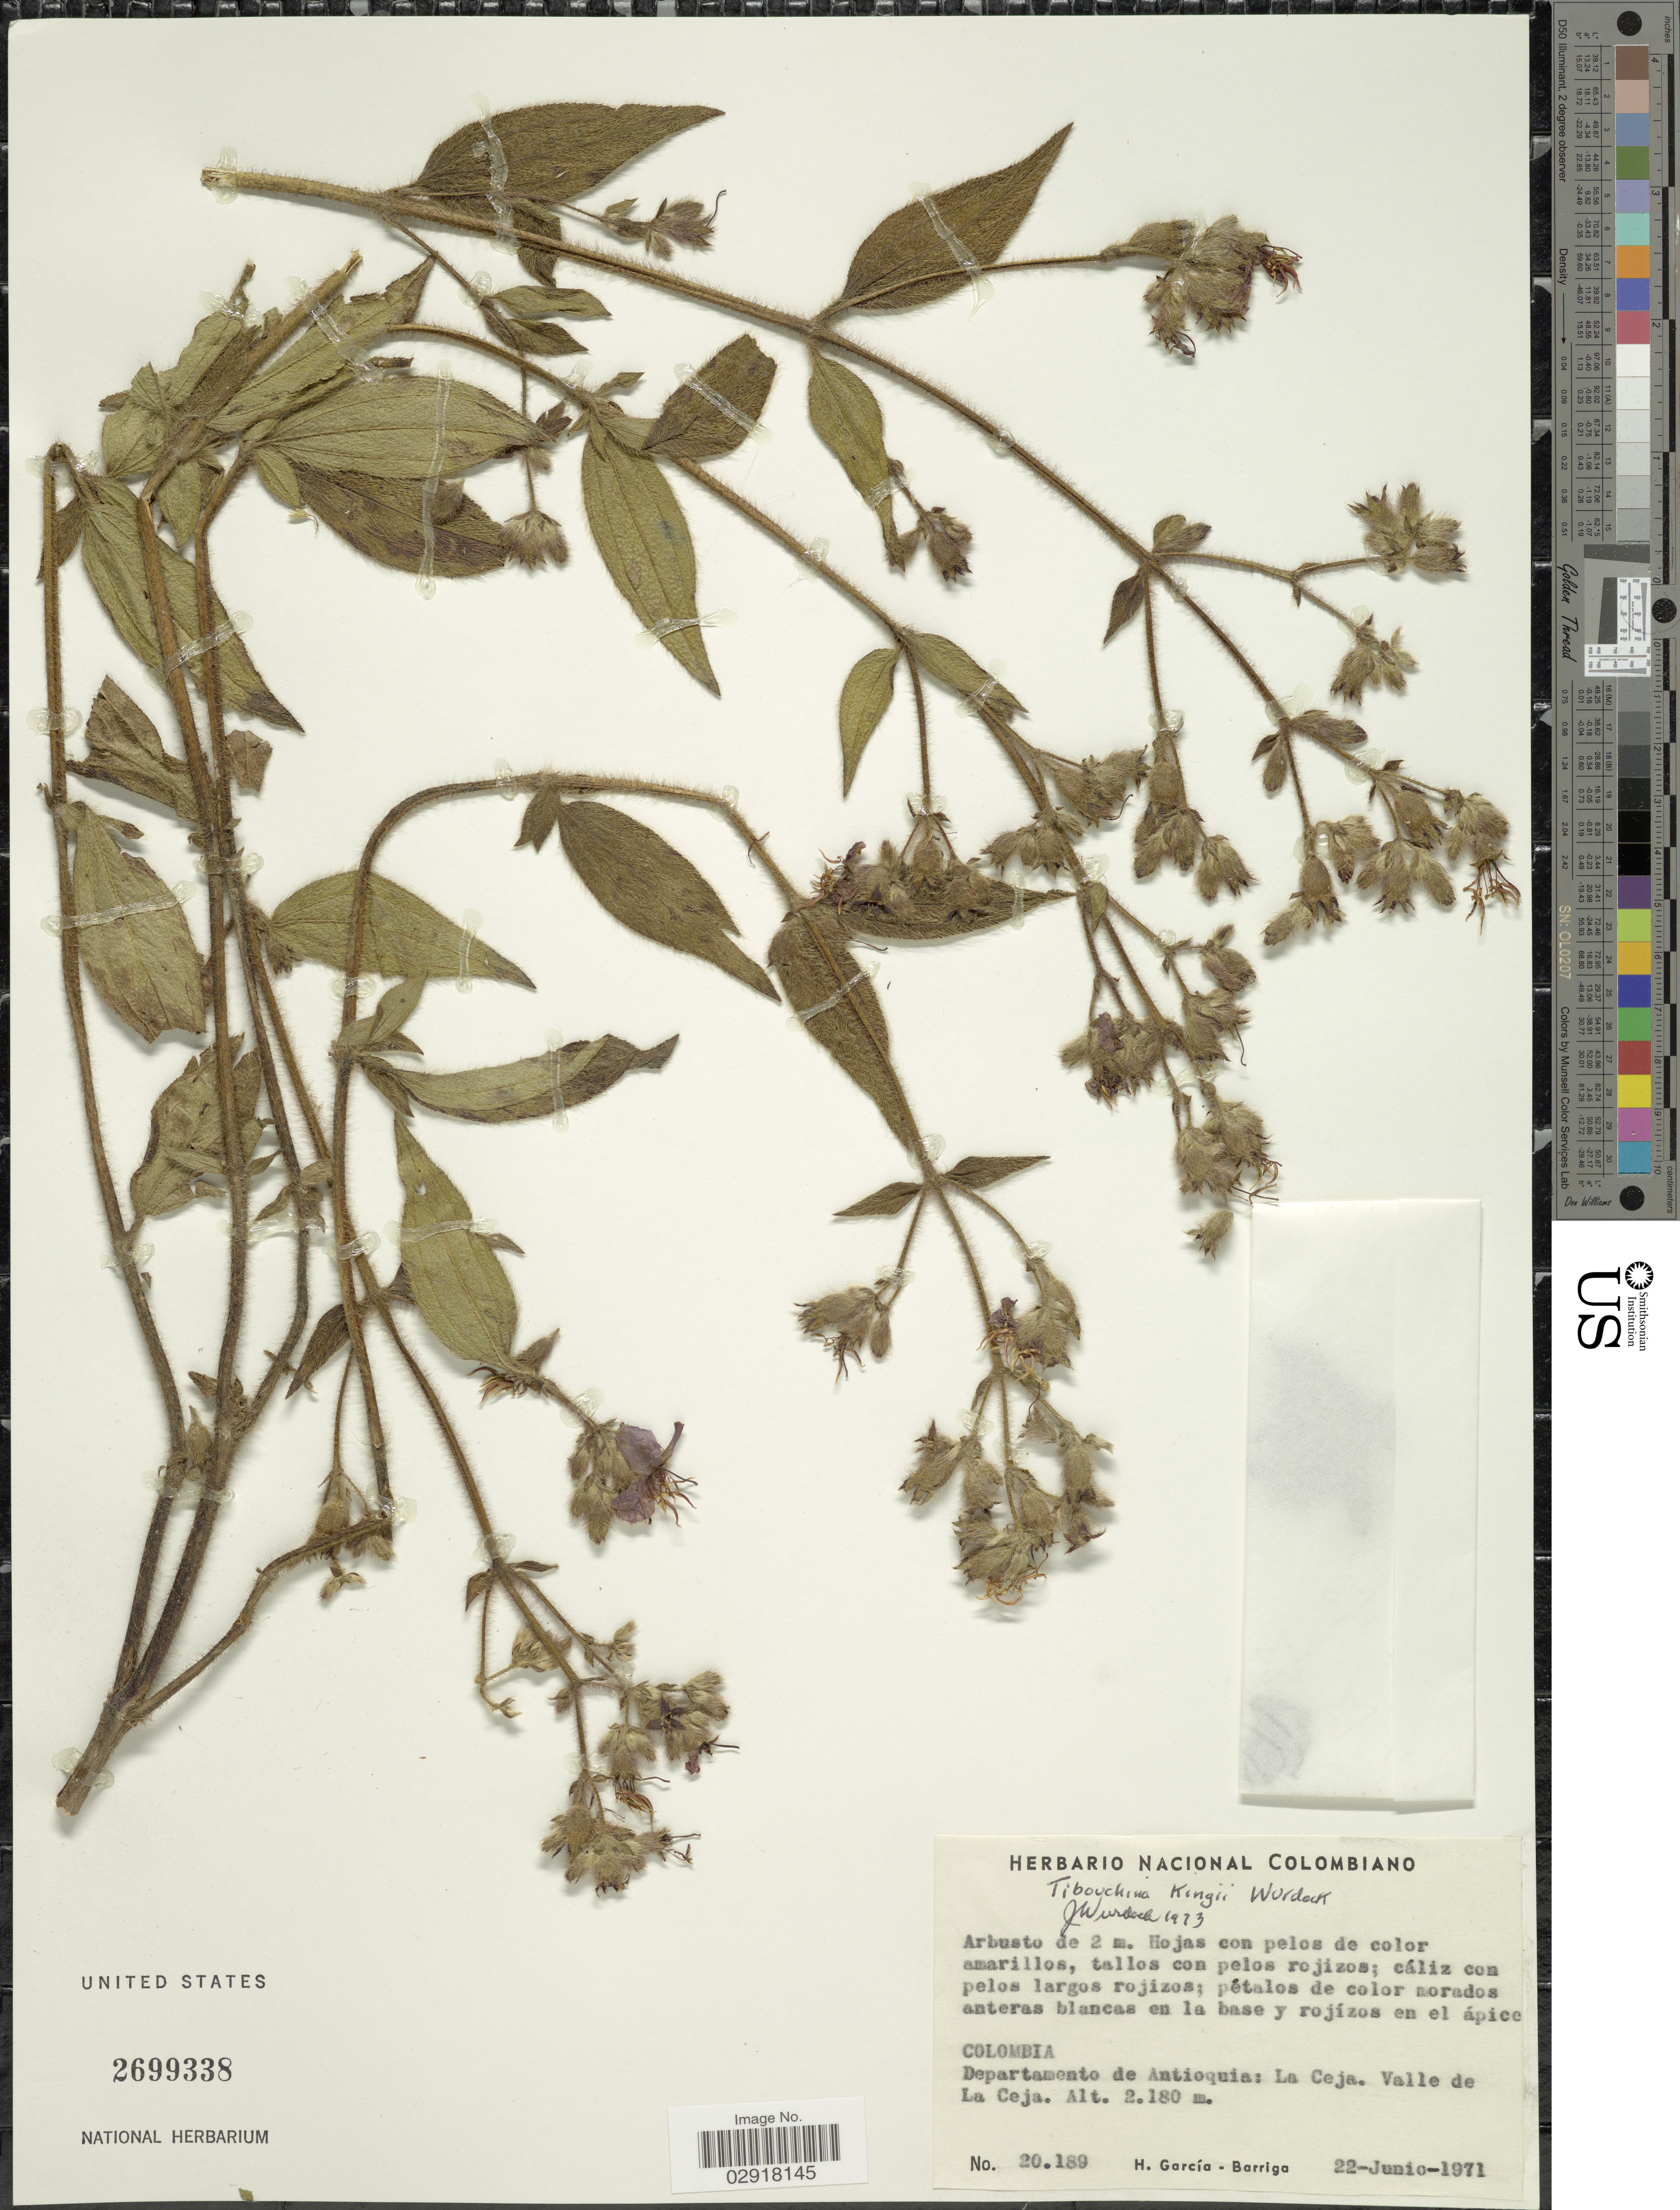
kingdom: Plantae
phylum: Tracheophyta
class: Magnoliopsida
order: Myrtales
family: Melastomataceae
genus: Chaetogastra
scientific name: Chaetogastra kingii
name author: (Wurdack) P.J.F. Guim. & Michelang.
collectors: H. García Barriga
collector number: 20189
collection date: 1971-06-22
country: Colombia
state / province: Antioquia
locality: Departamento de Antioquia: La Ceja. Valle de La Ceja.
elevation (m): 2180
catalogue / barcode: US 2699338